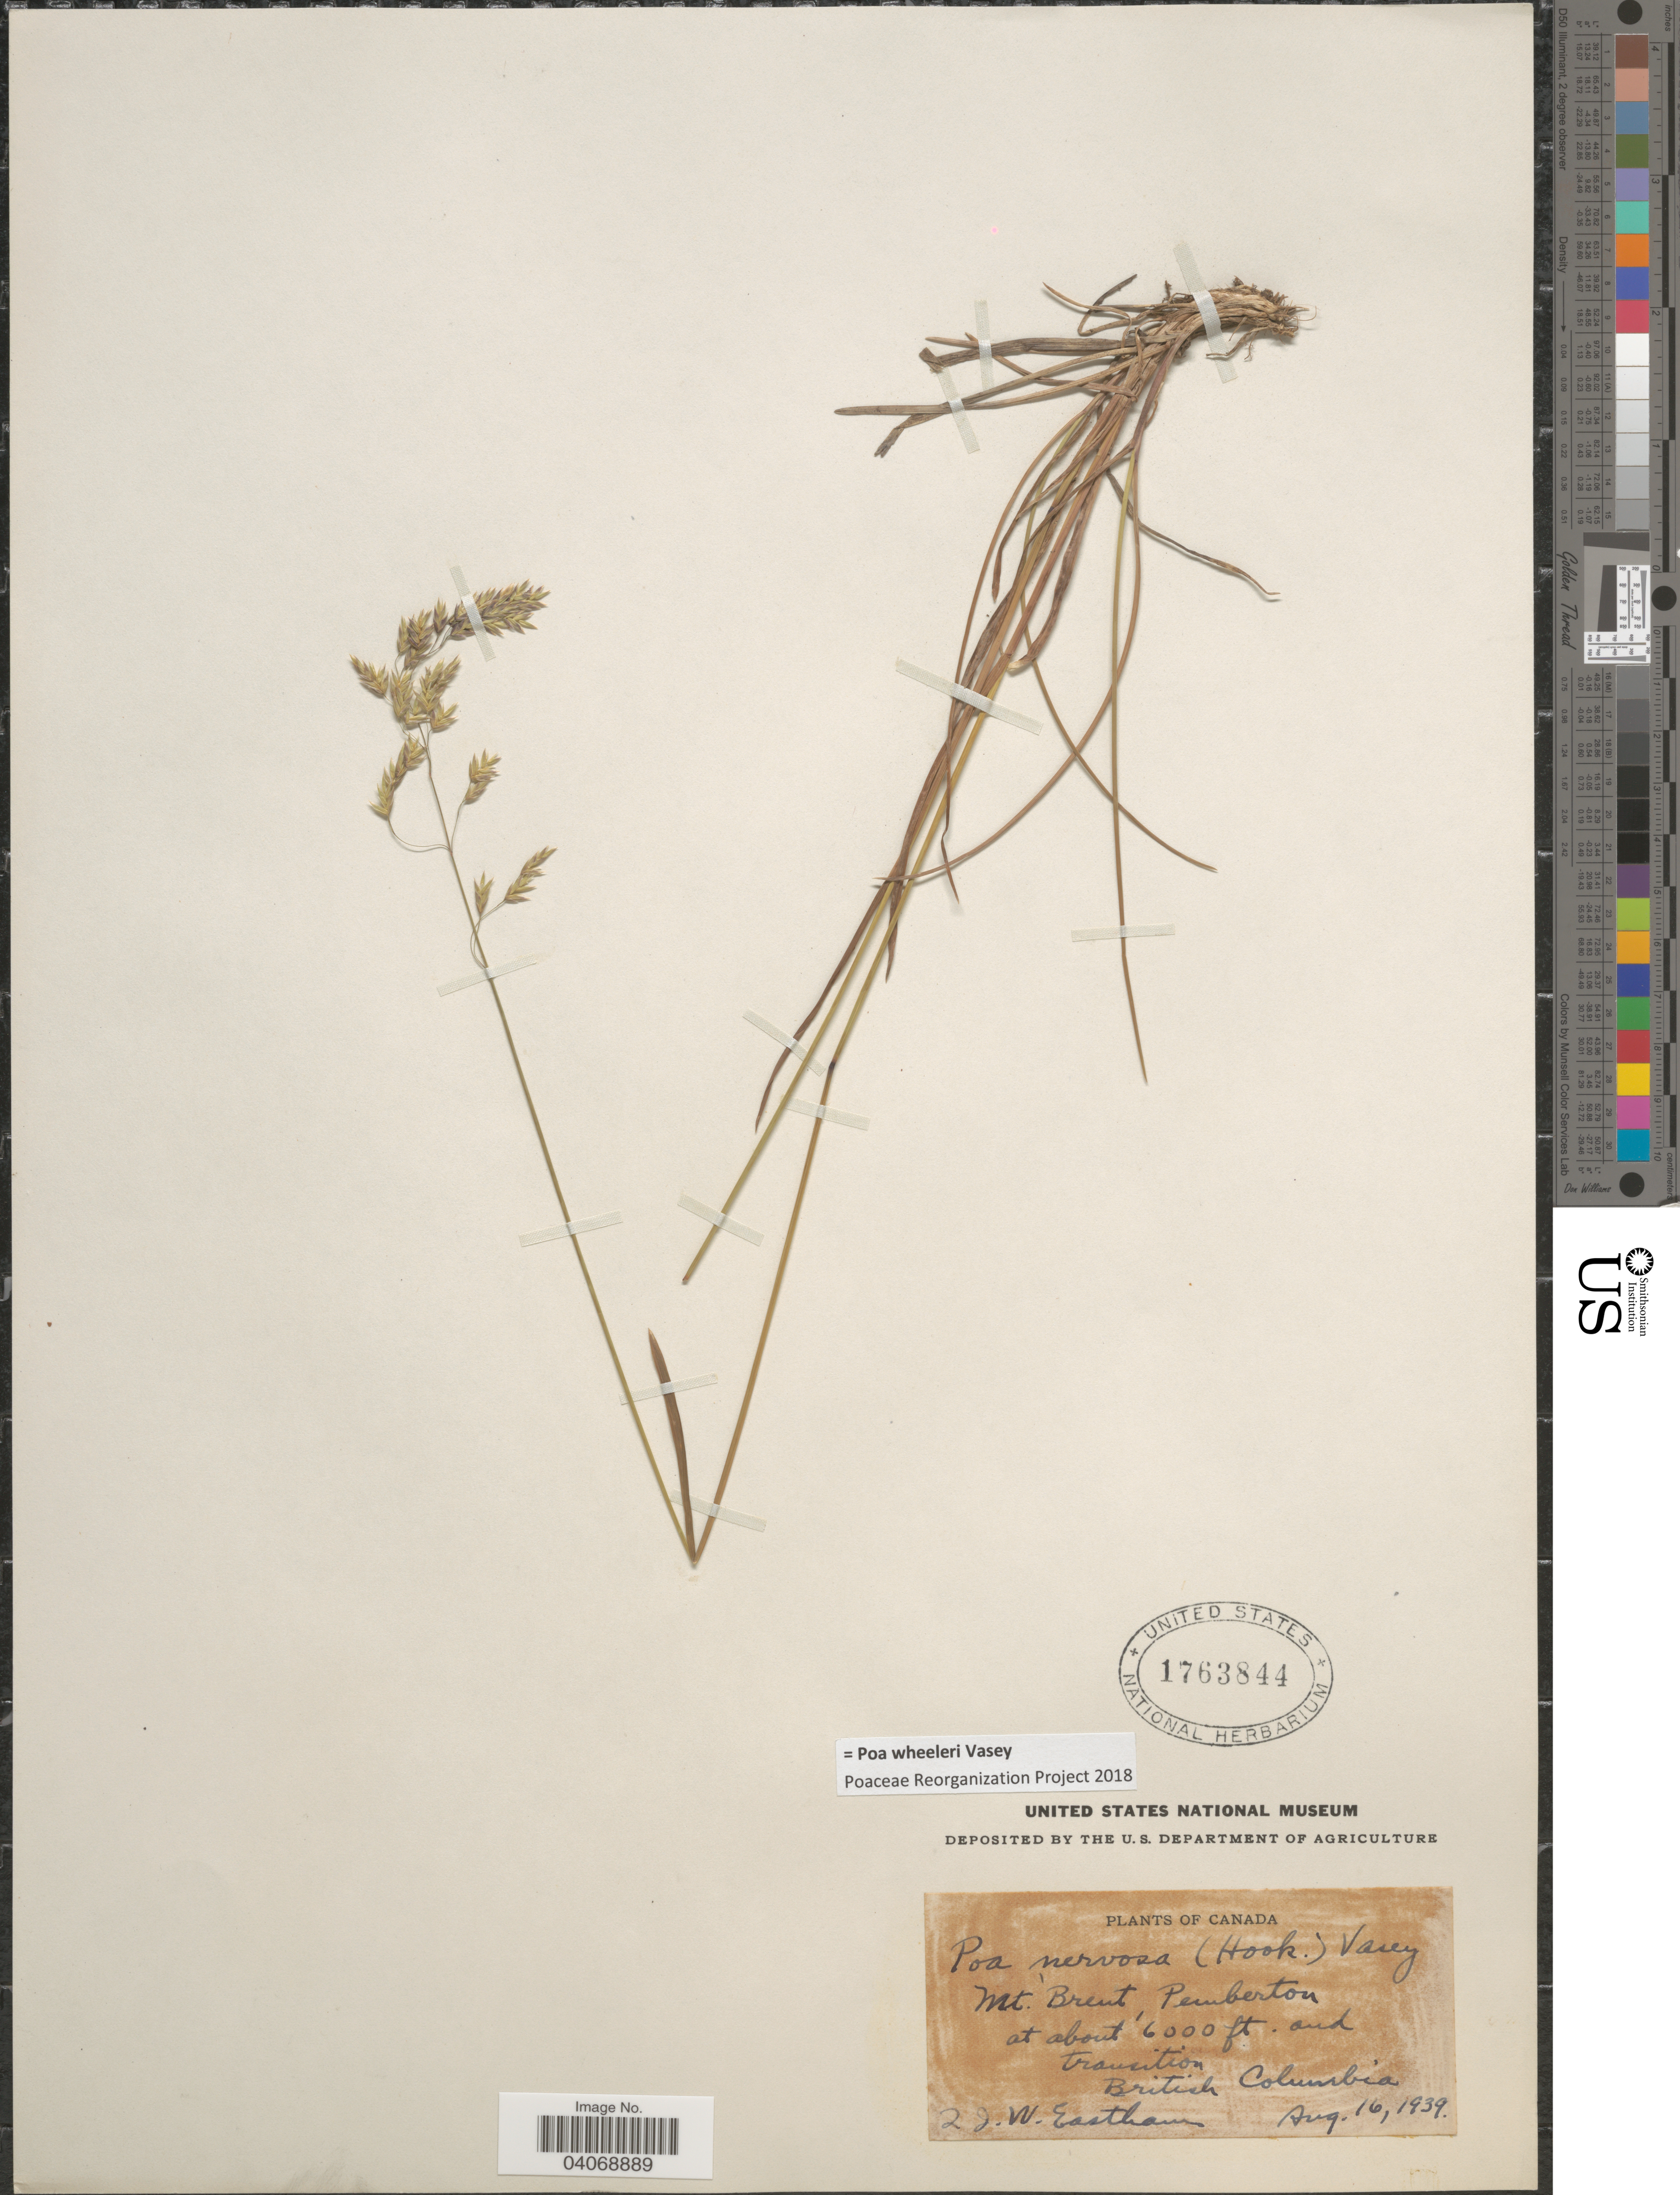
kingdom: Plantae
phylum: Tracheophyta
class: Liliopsida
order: Poales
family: Poaceae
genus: Poa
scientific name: Poa wheeleri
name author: Vasey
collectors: J. Eastham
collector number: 2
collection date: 1939-08-16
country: Canada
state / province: British Columbia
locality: Mt. Brent, Pemberton.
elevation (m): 1829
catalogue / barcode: US 1763844